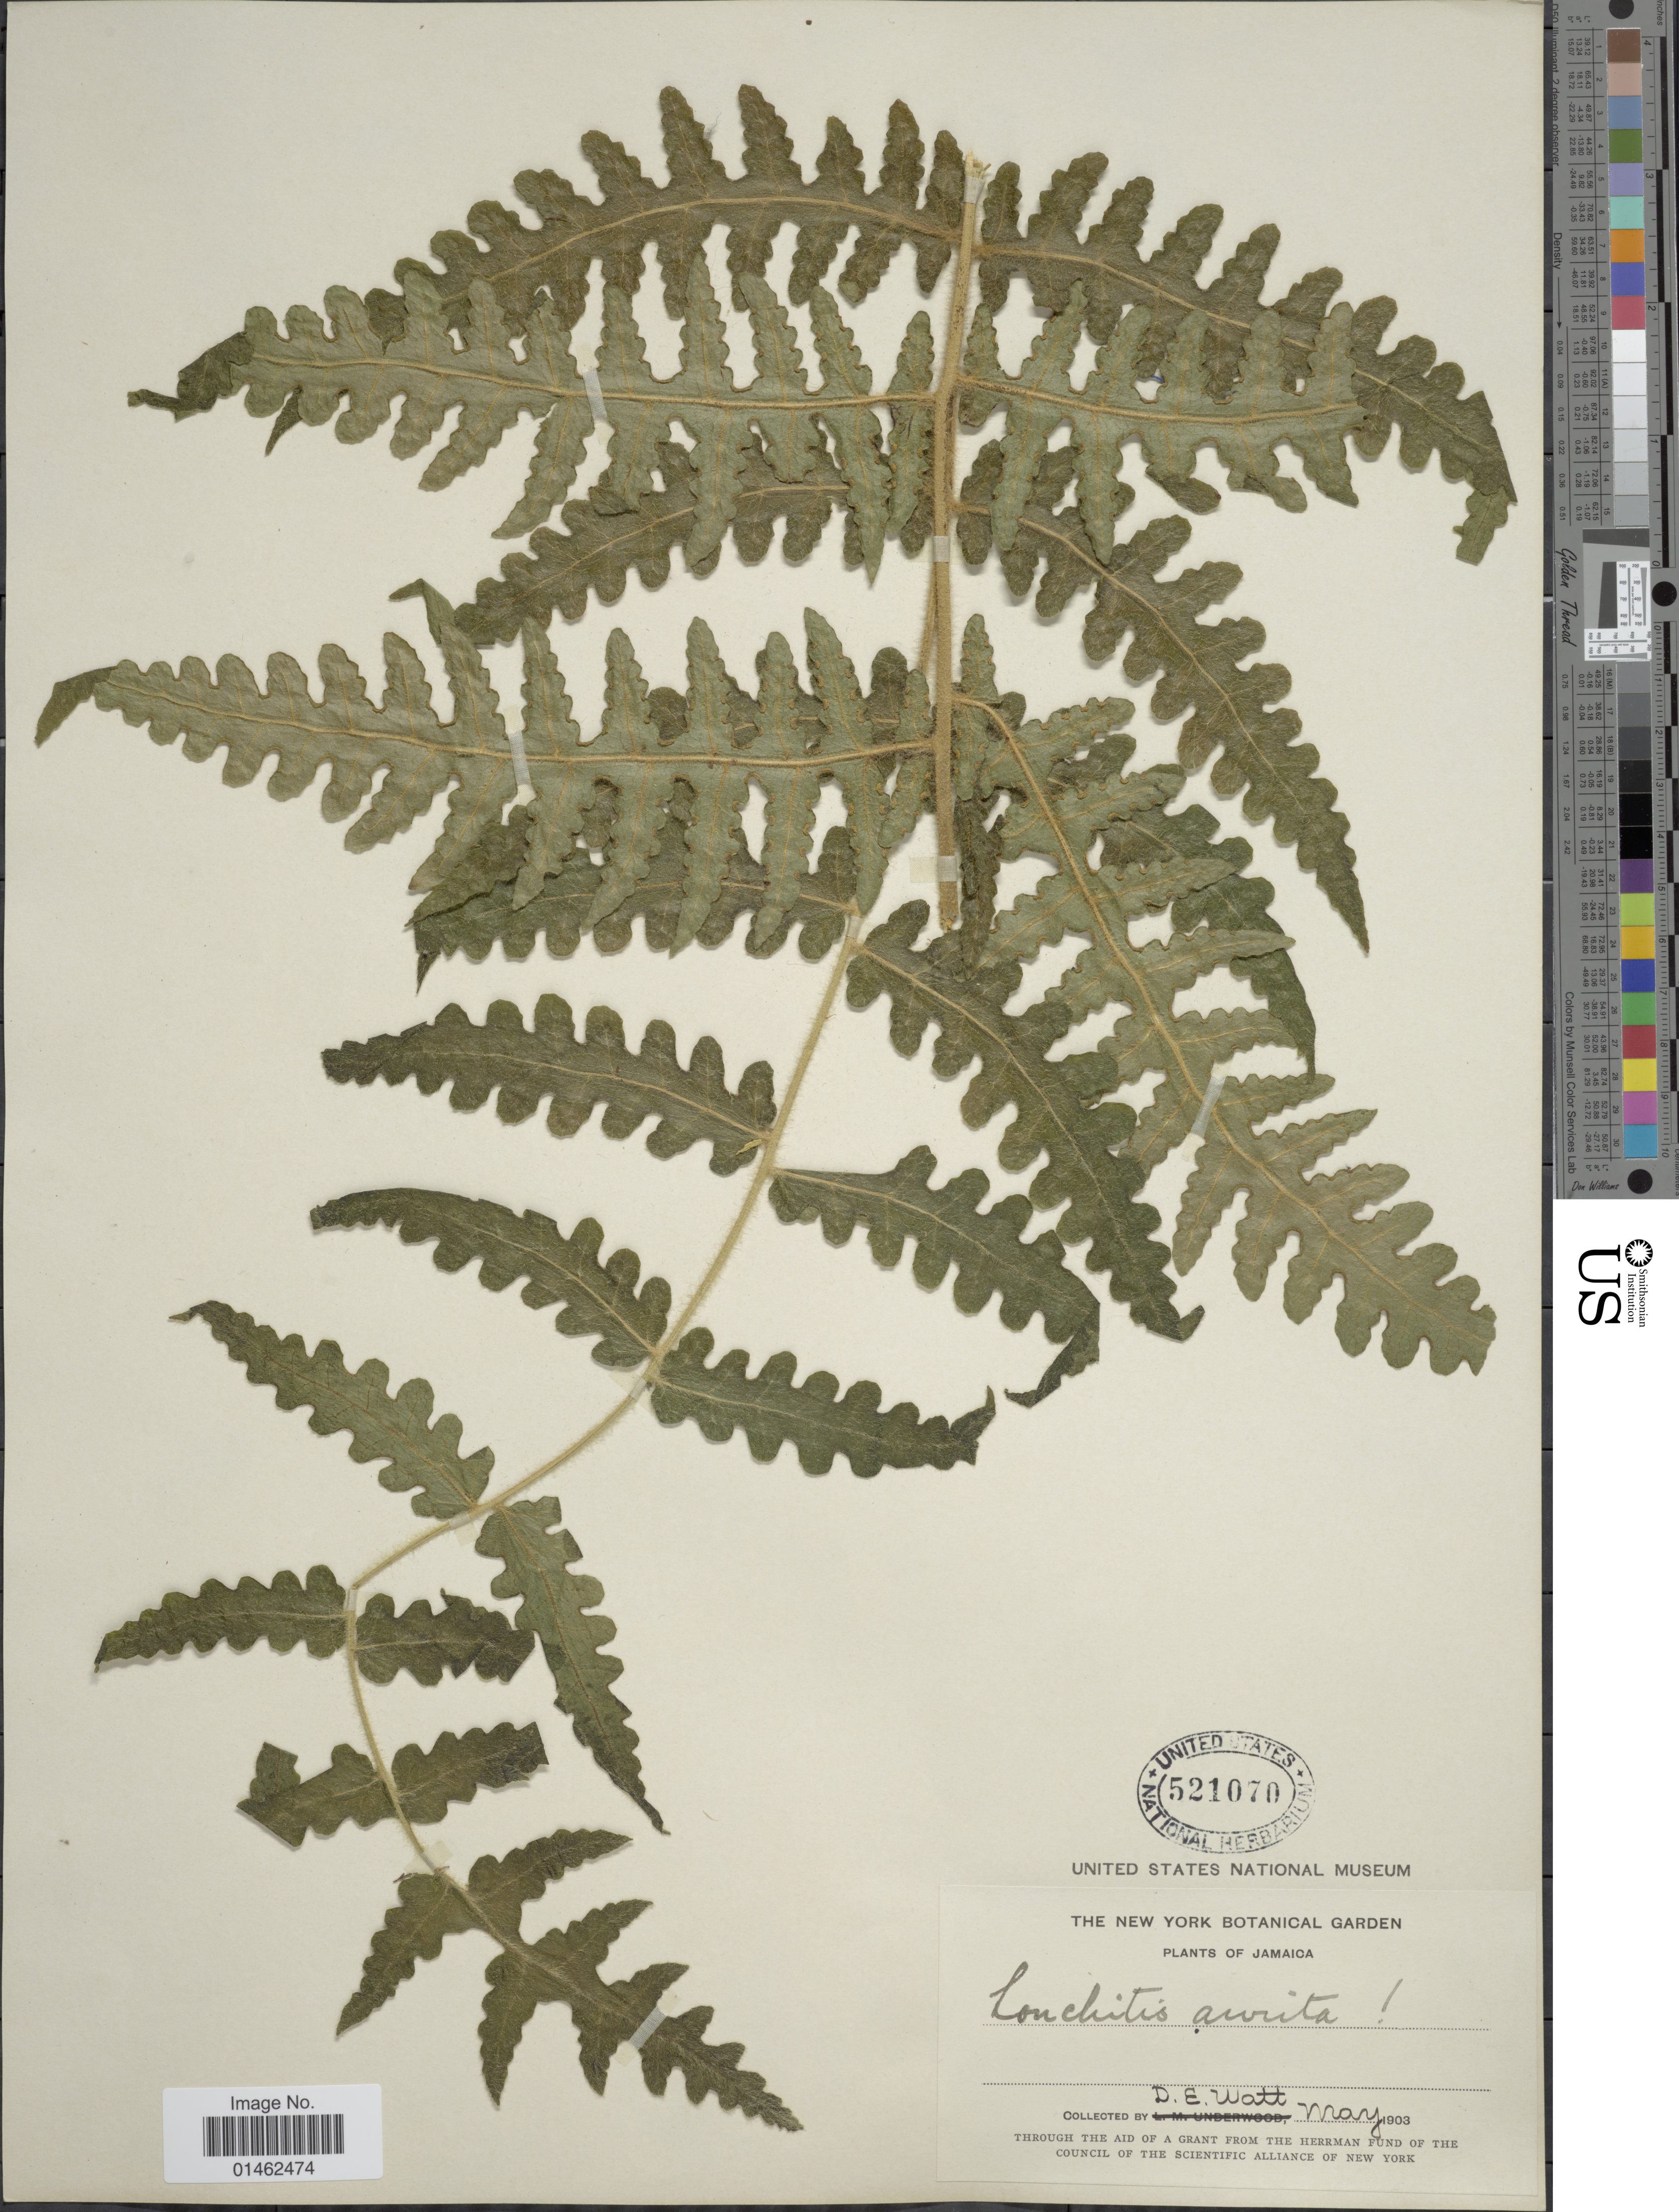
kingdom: Plantae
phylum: Tracheophyta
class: Polypodiopsida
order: Polypodiales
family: Dennstaedtiaceae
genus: Blotiella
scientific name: Blotiella lindeniana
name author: (Hook.) R.M. Tryon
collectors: D. Watt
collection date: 1903-05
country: Jamaica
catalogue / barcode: US 521070